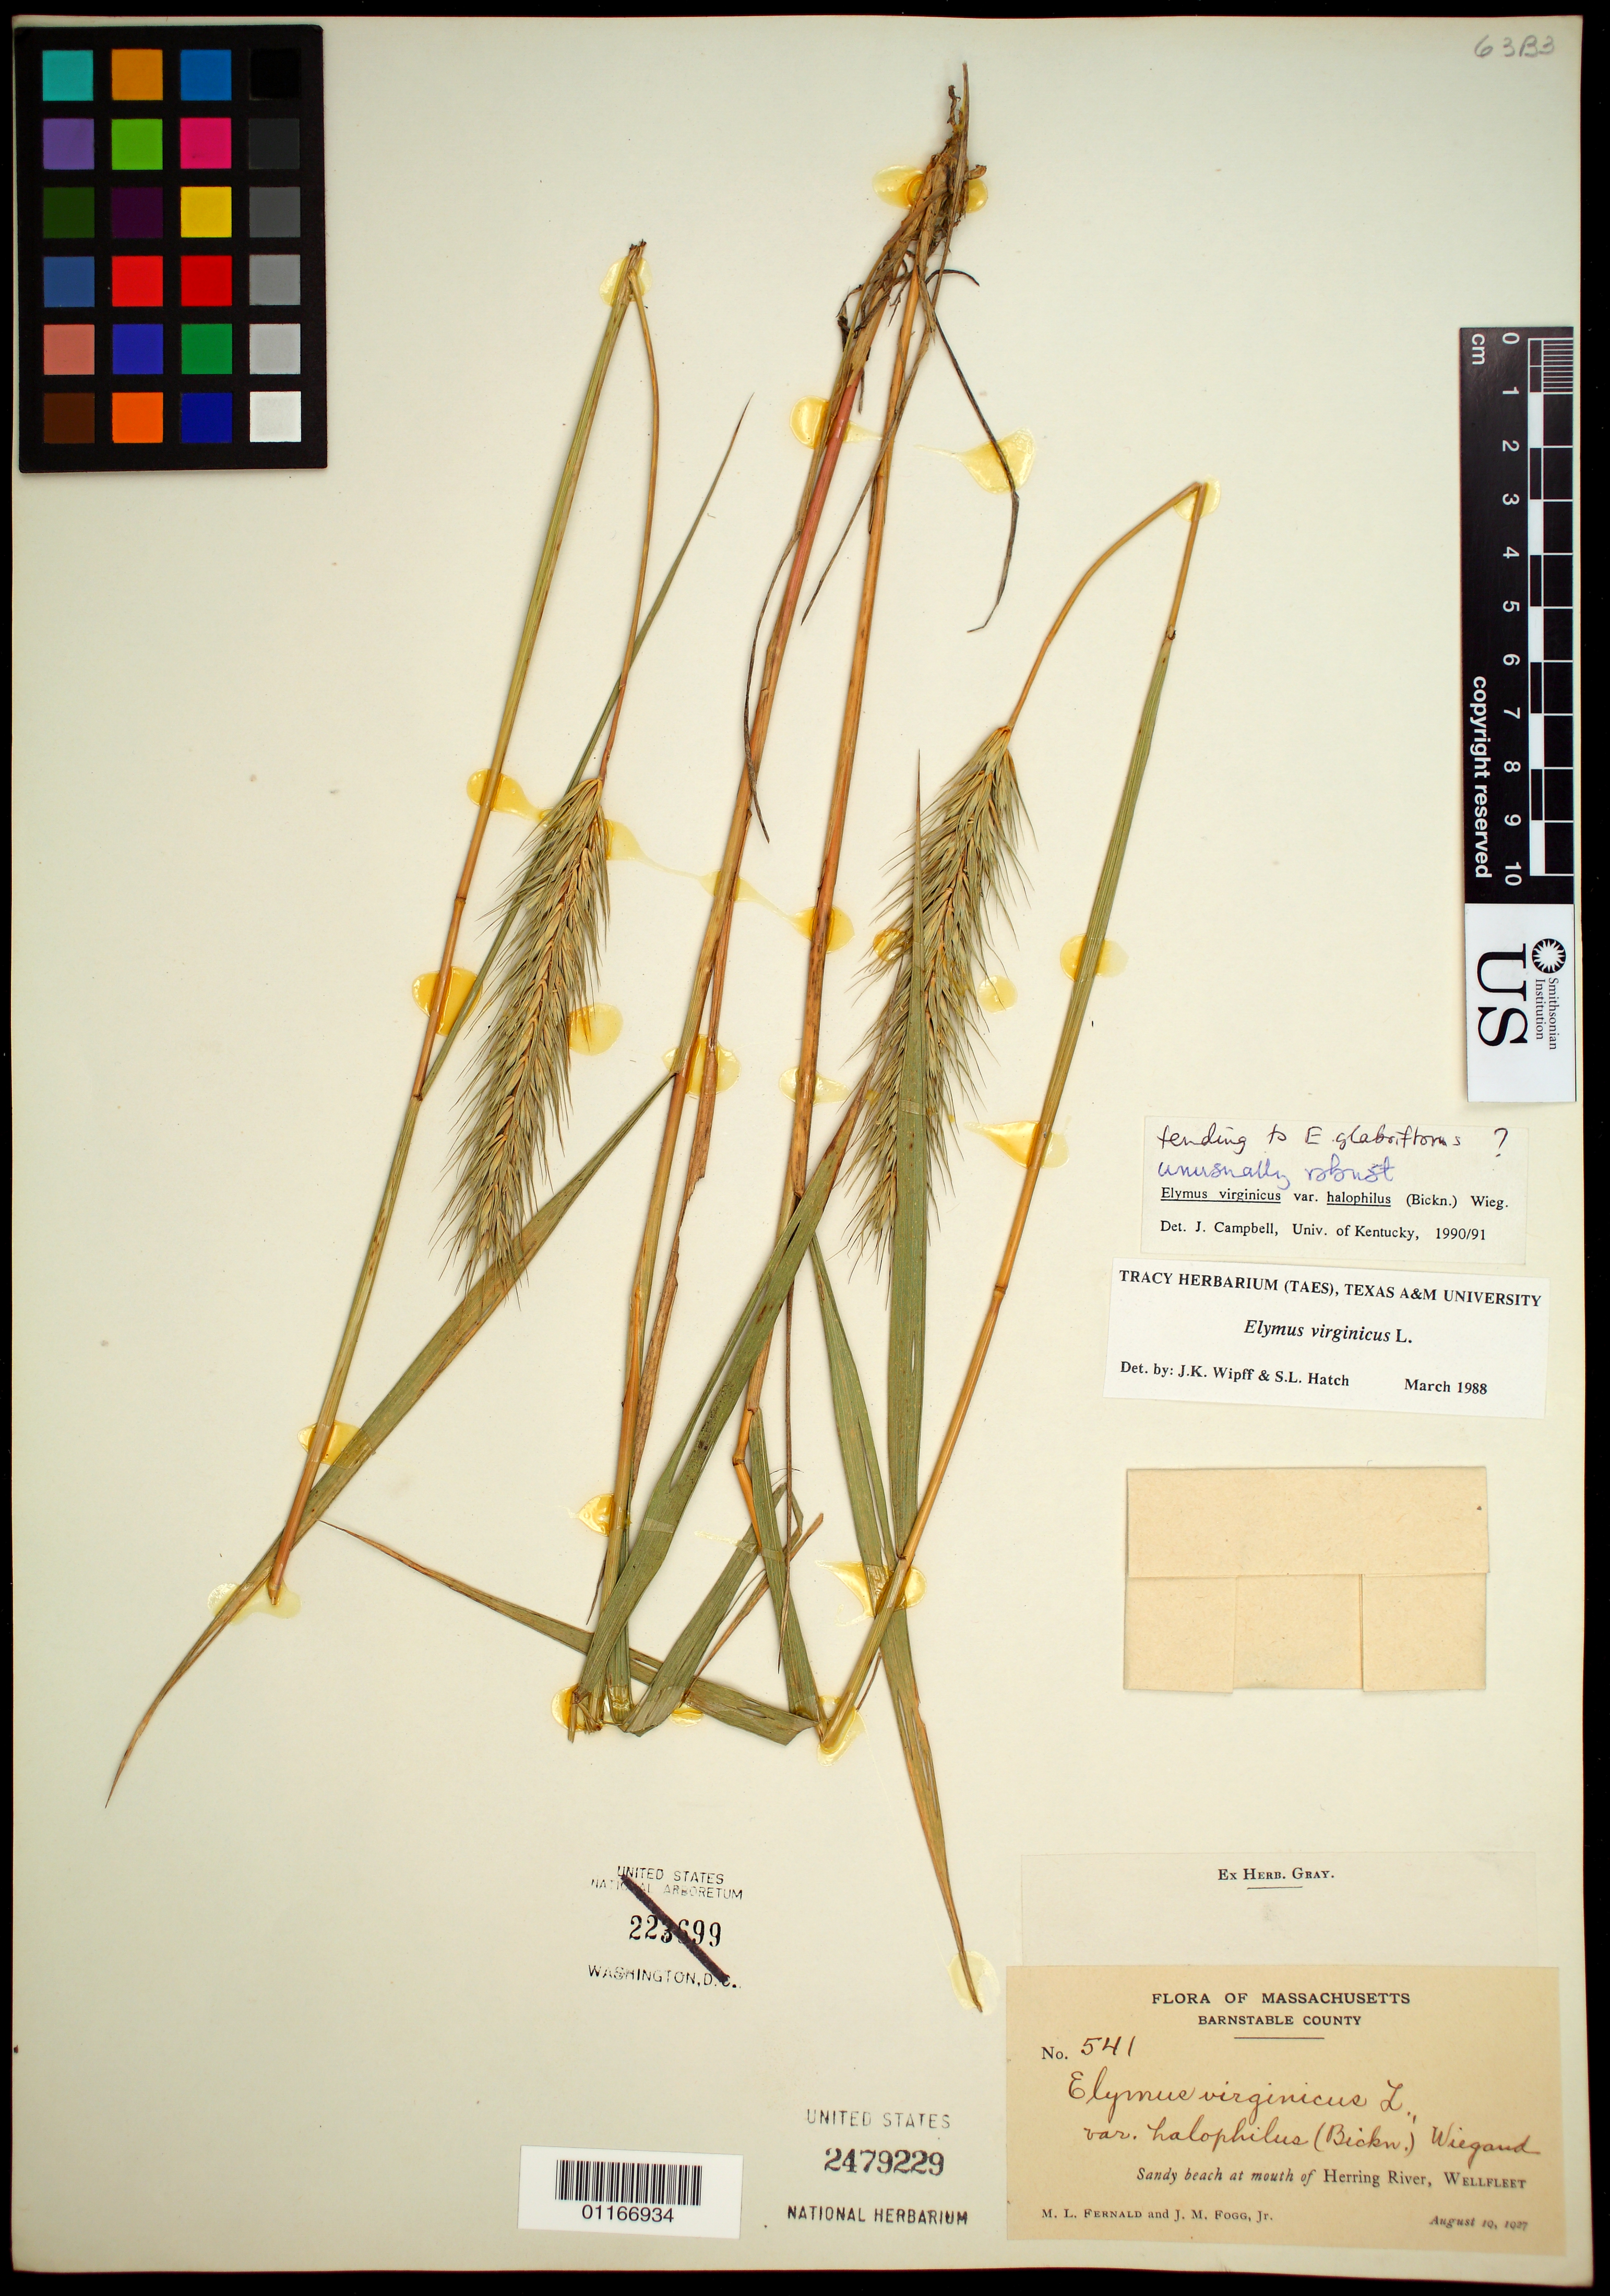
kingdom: Plantae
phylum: Tracheophyta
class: Liliopsida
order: Poales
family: Poaceae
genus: Elymus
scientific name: Elymus virginicus var. halophilus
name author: L.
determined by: Campbell, J.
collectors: M. L. Fernald & J. Fogg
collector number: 541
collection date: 1927-08-10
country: United States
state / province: Massachusetts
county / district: Barnstable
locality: Sandy beach at mouth of Herring River, Wellfleet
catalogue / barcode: US 2479229